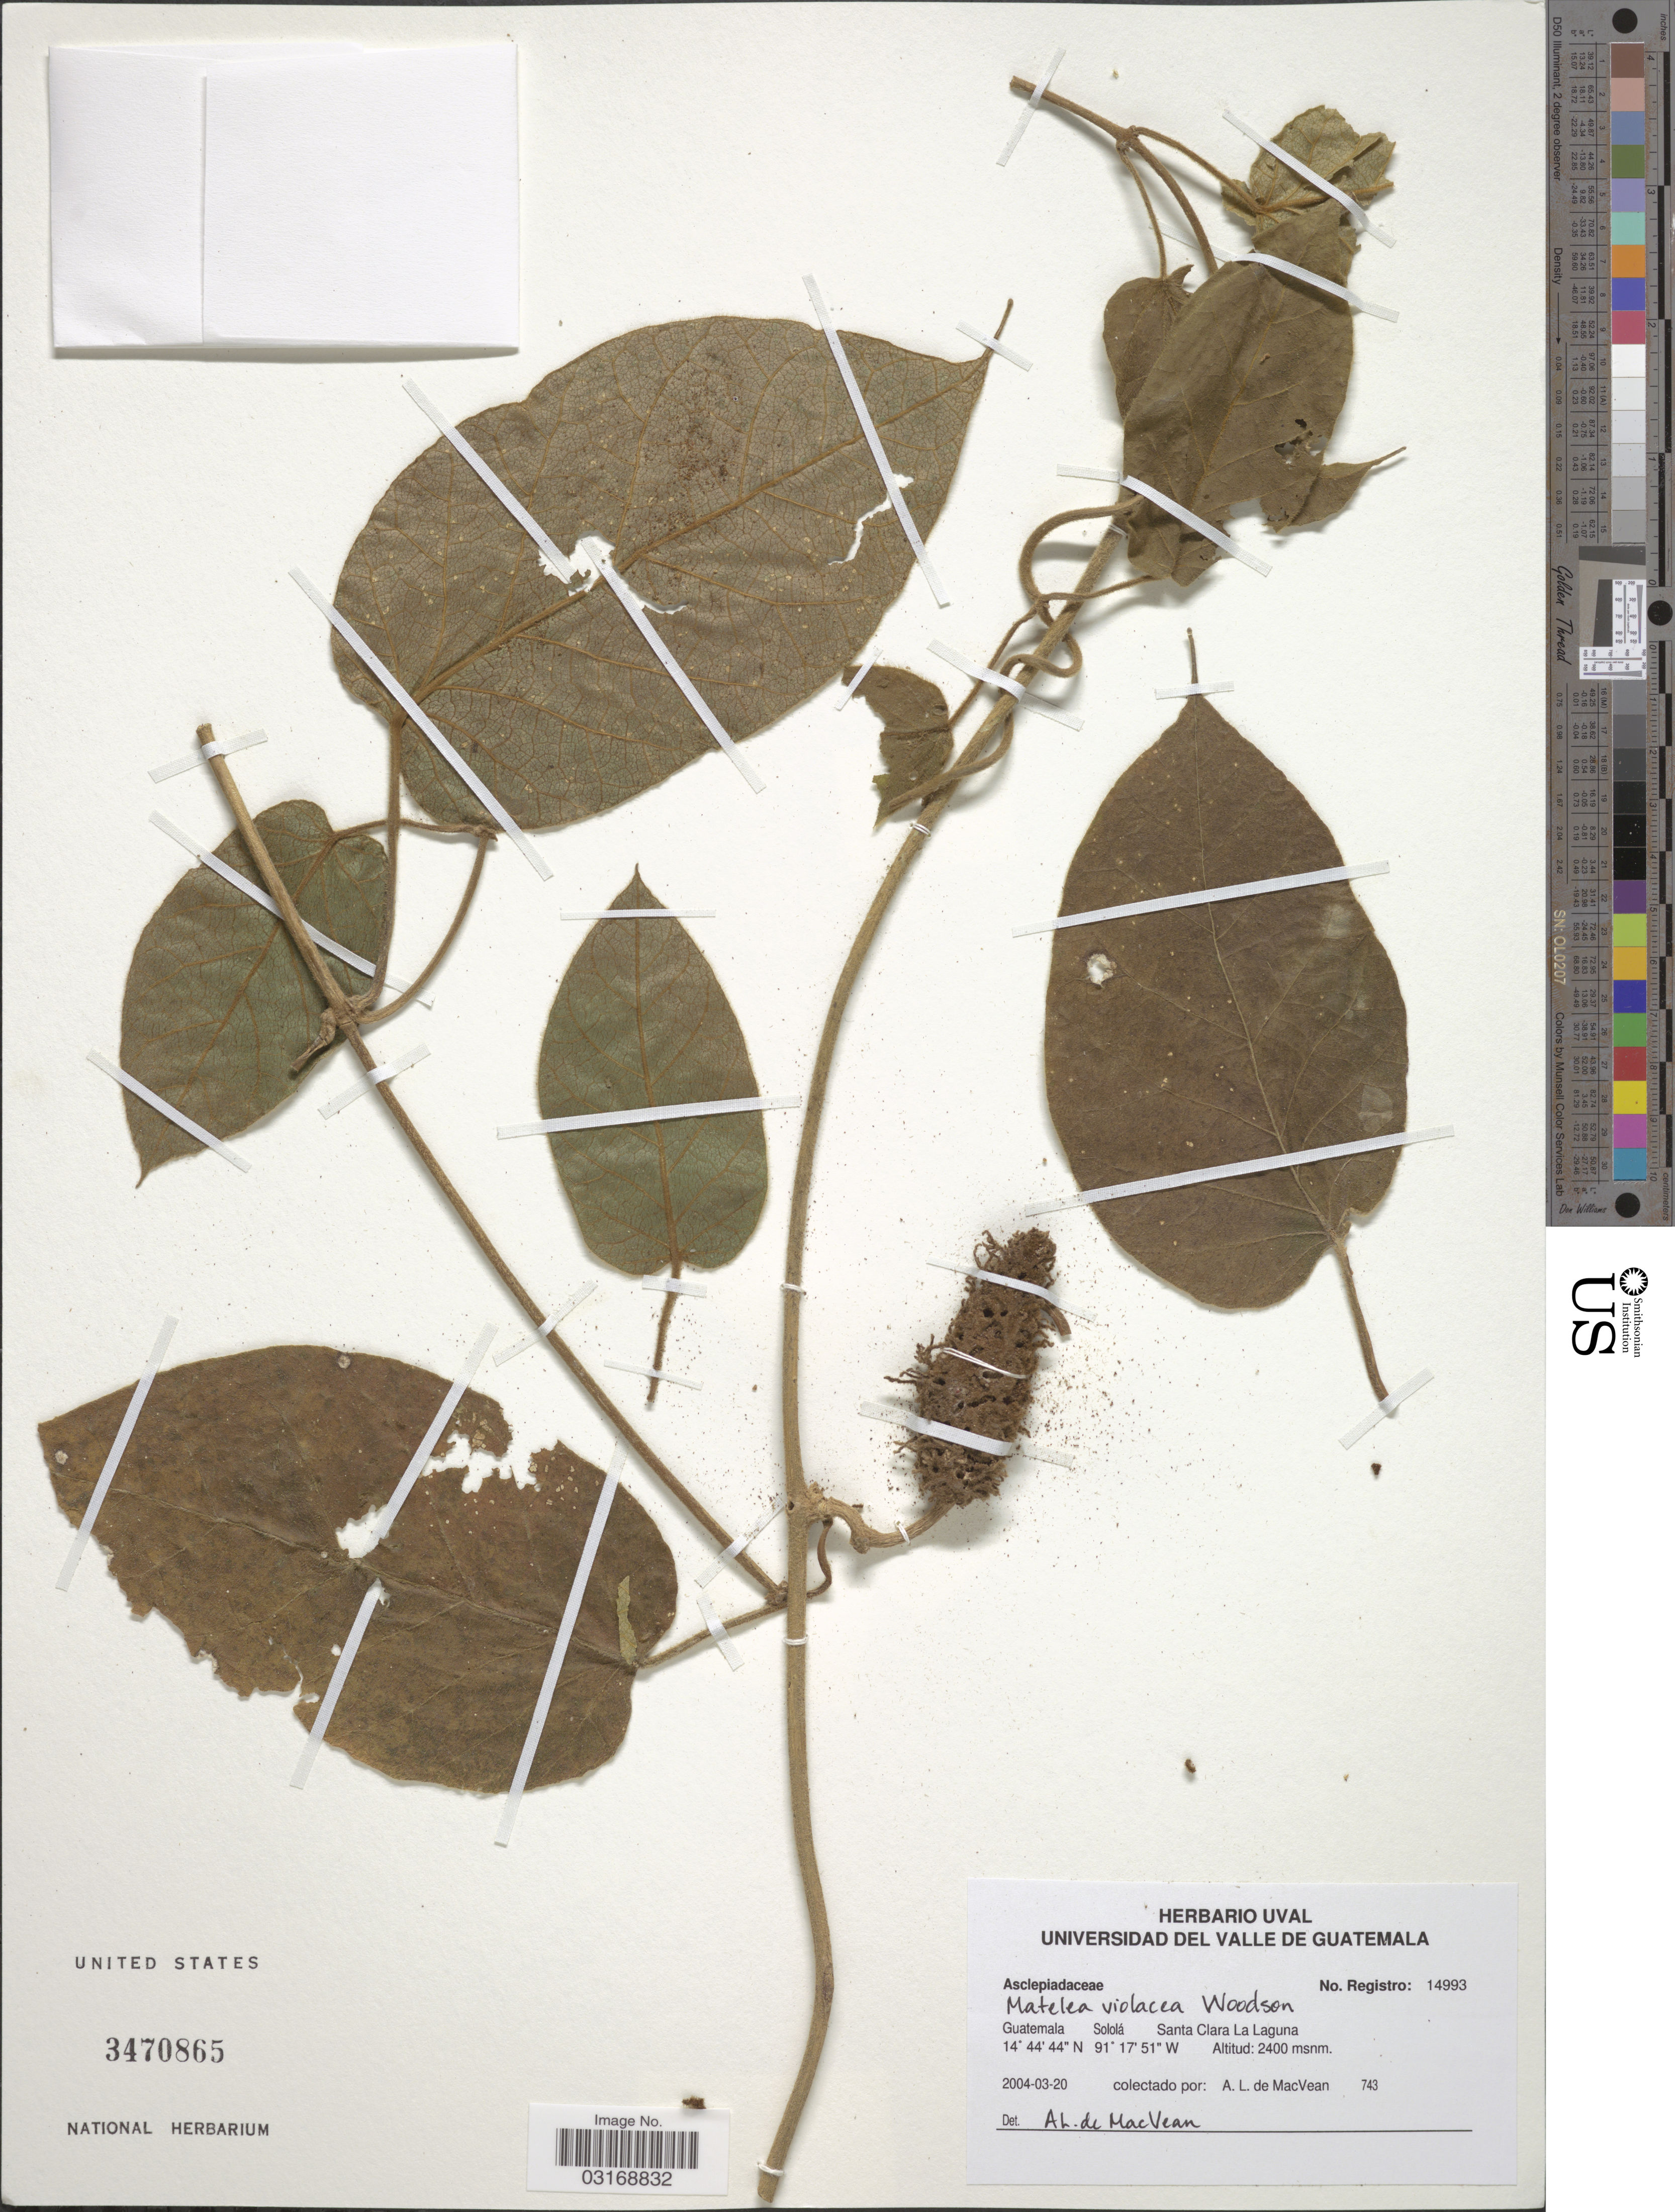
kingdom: Plantae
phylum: Tracheophyta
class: Magnoliopsida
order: Gentianales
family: Apocynaceae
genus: Matelea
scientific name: Matelea violacea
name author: Woodson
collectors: A. MacVean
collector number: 743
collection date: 2004-03-20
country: Guatemala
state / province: Sololá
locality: Santa Clara La Laguna.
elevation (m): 2400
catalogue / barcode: US 3470865